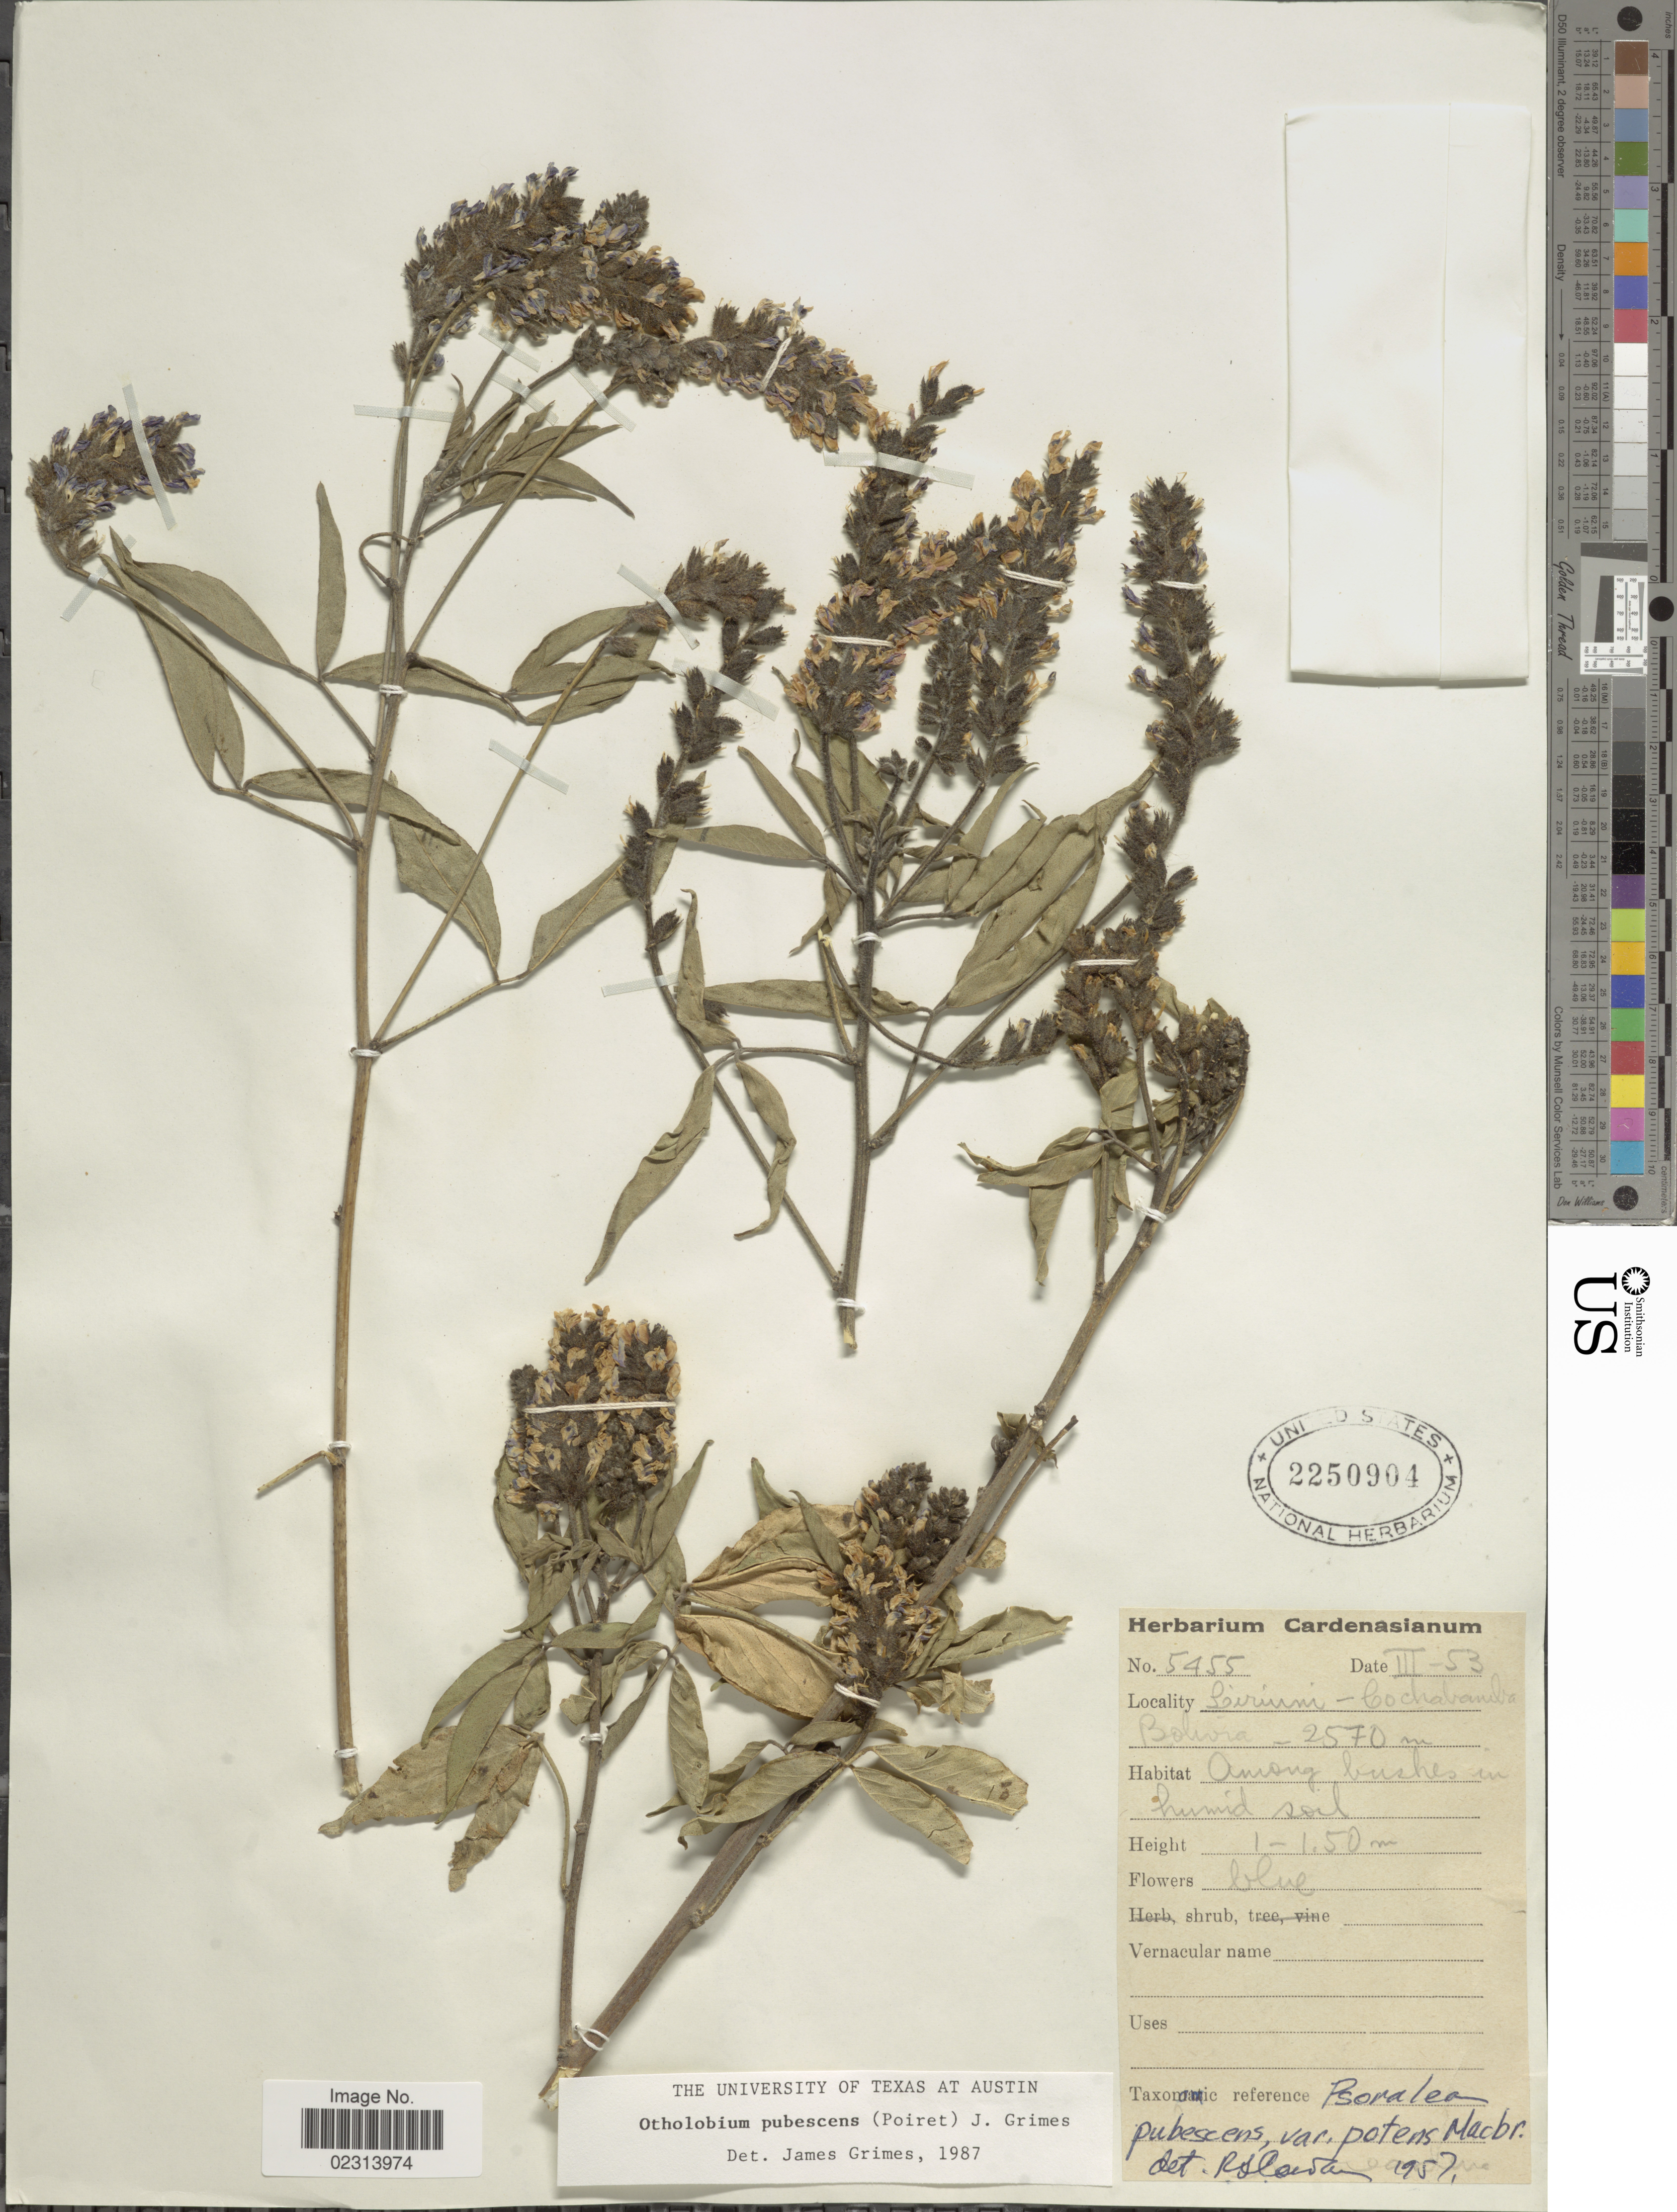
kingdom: Plantae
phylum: Tracheophyta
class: Magnoliopsida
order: Fabales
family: Fabaceae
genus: Otholobium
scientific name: Otholobium pubescens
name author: (Poir.) J.W. Grimes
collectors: ex herb. Cardenasianum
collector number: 5455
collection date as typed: Transcribed d/m/y: /3/53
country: Bolivia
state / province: Cochabamba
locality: Liriumi Cochabamba, Bolivia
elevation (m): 2570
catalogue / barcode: US 2250904